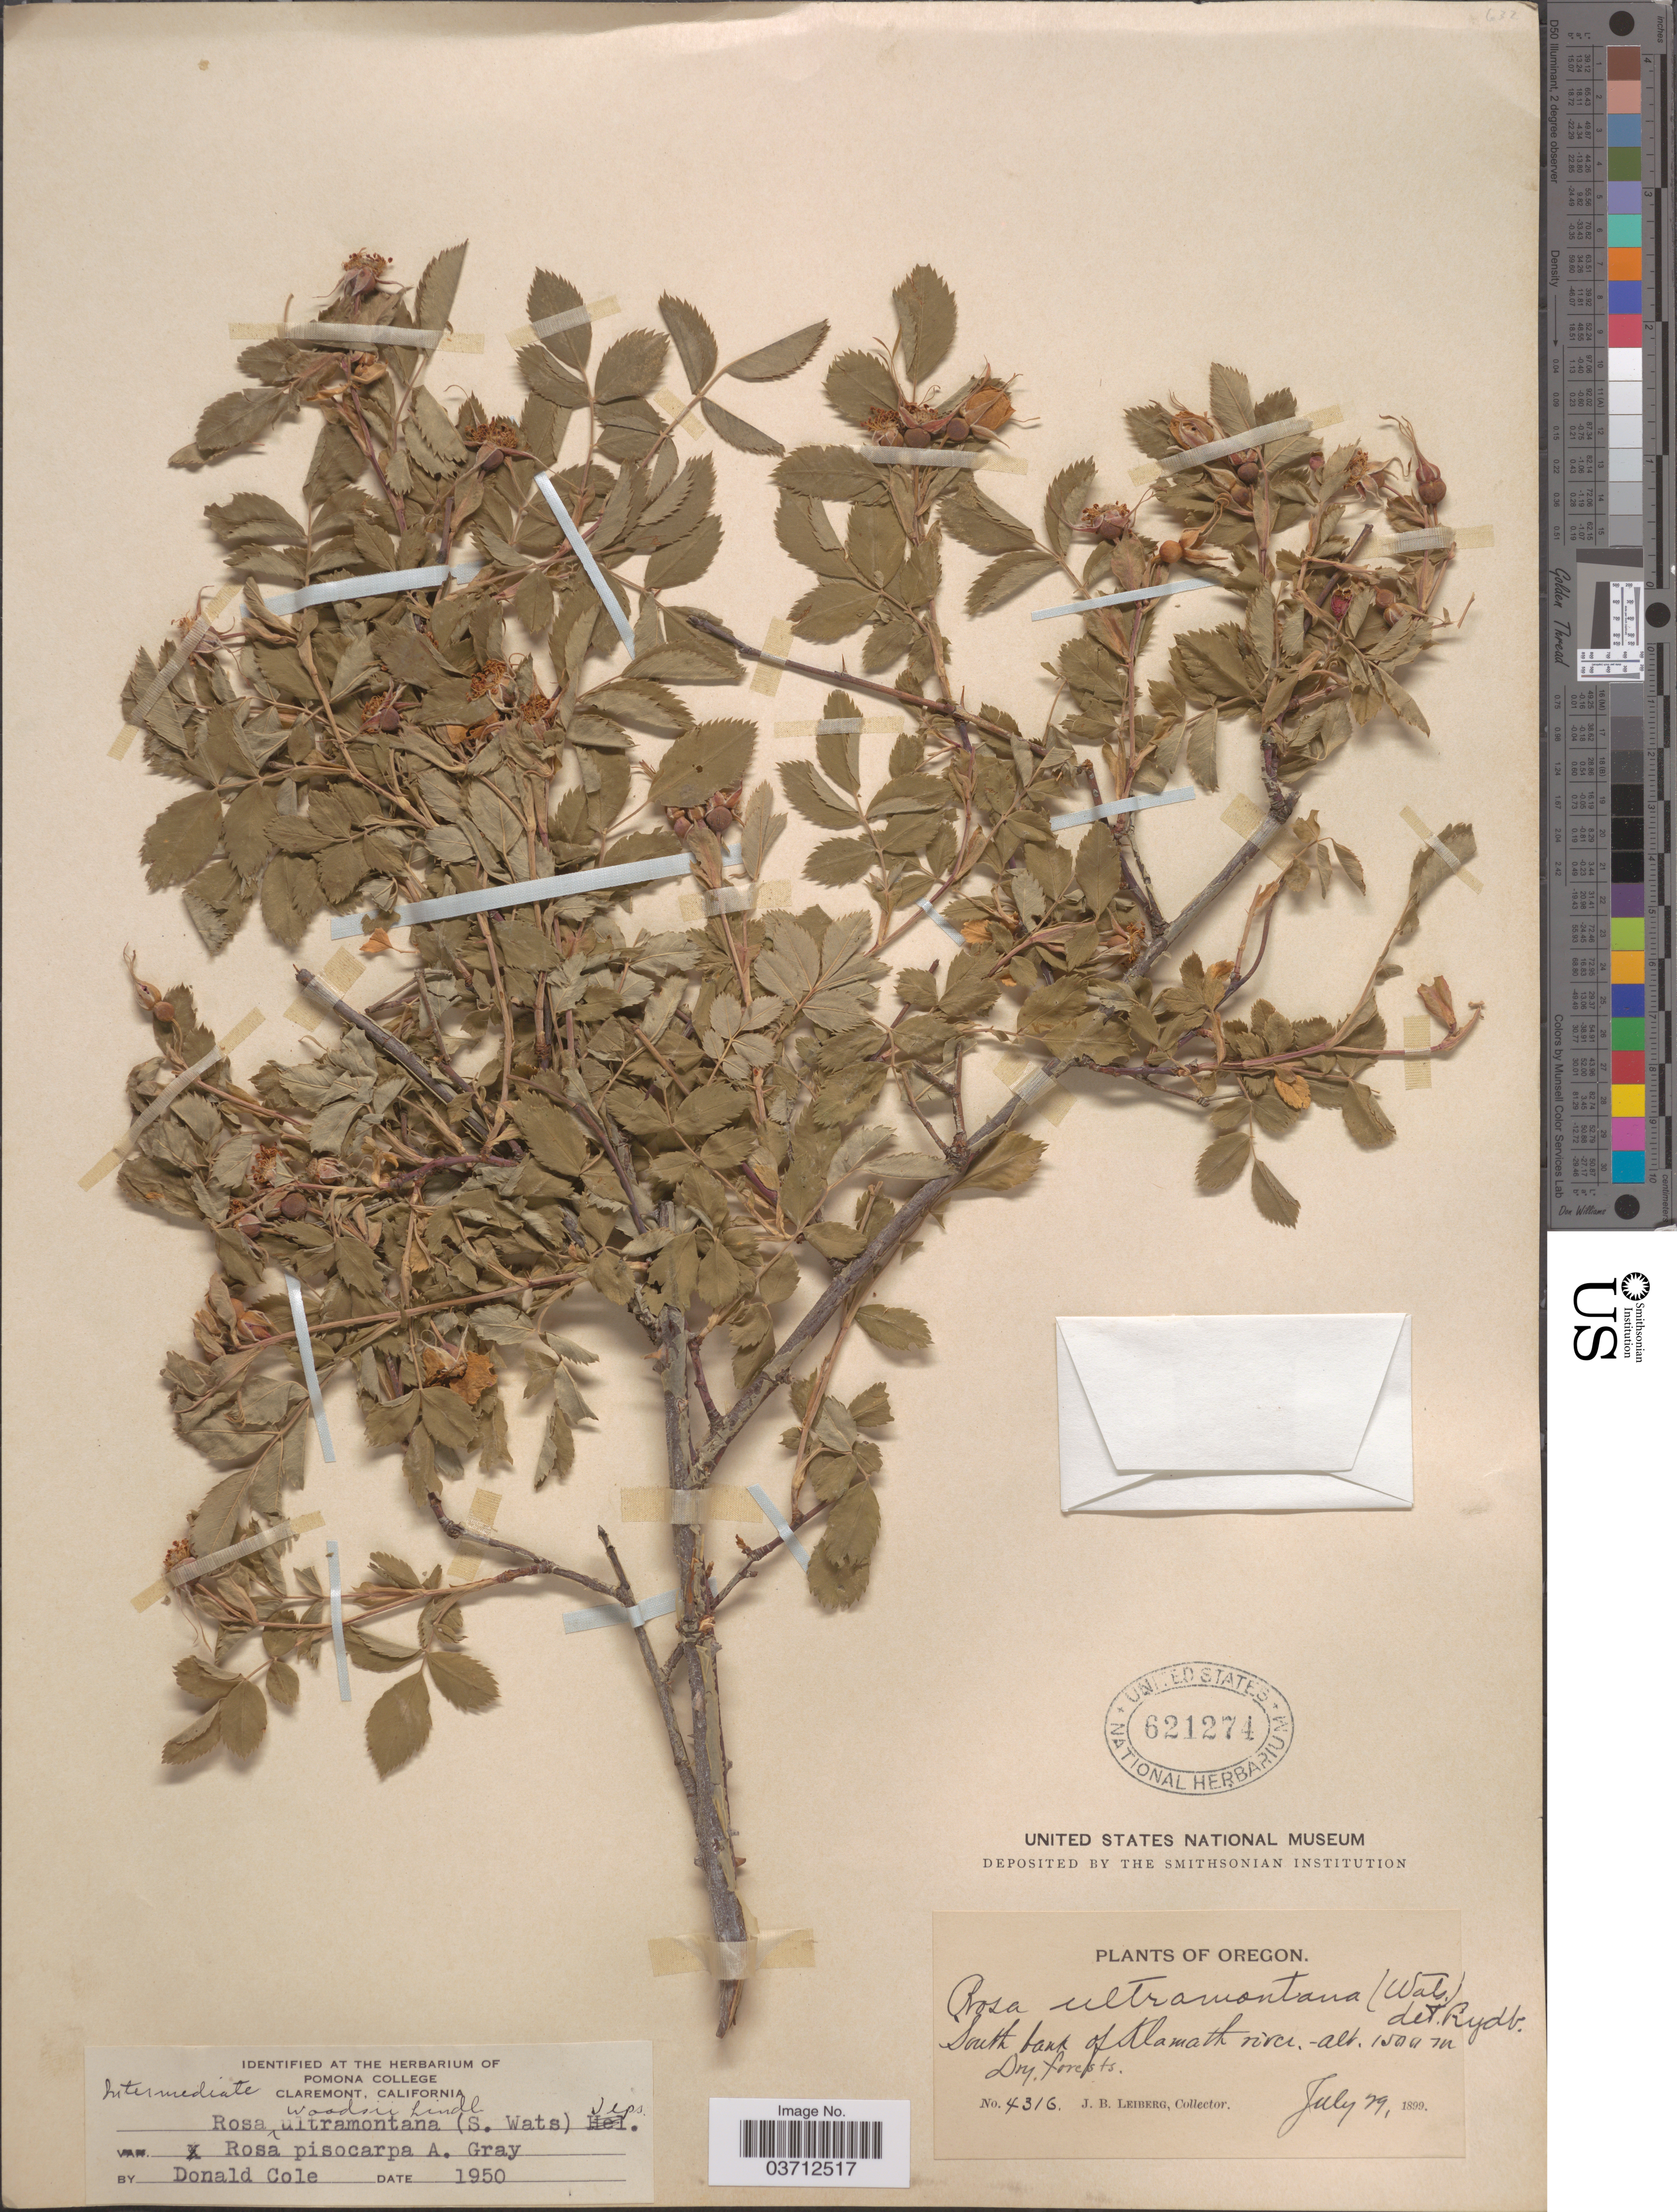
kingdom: Plantae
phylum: Tracheophyta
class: Magnoliopsida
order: Rosales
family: Rosaceae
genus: Rosa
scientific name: Rosa woodsii var. ultramontana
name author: Lindl.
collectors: J. B. Leiberg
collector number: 4316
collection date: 1899-07-29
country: United States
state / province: Oregon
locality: South bank of Klamath river.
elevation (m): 1500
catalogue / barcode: US 621274